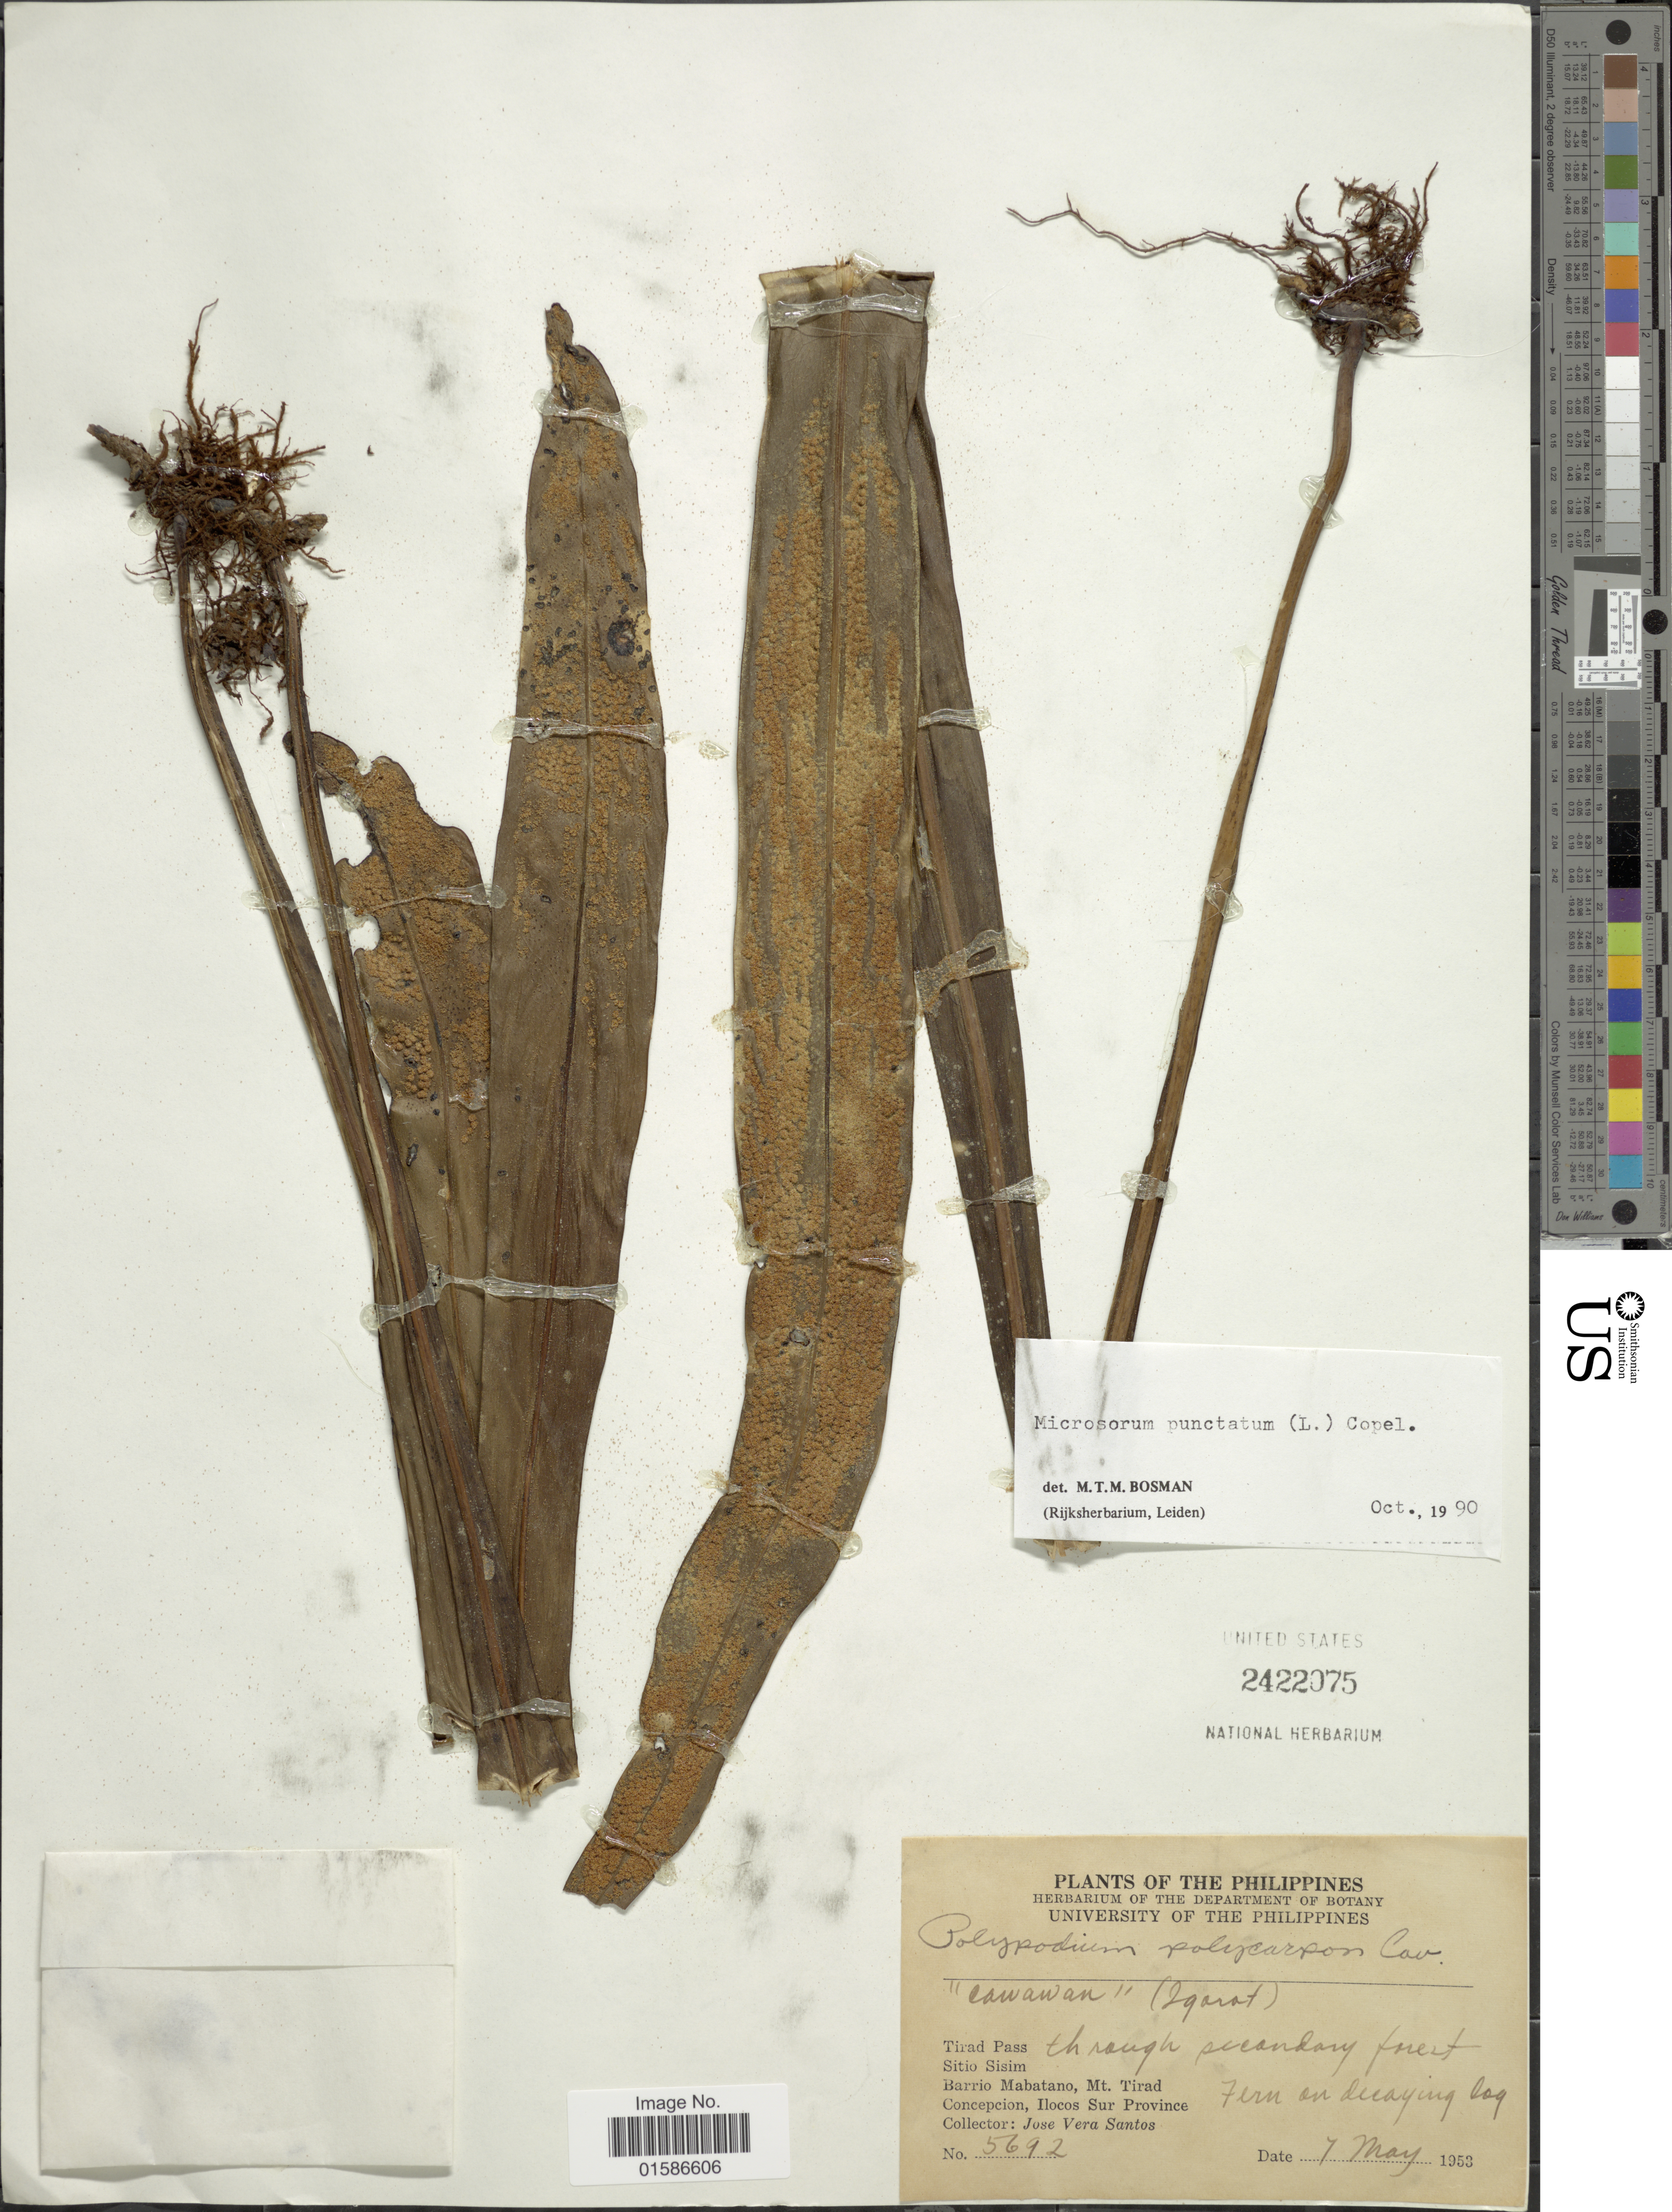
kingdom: Plantae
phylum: Tracheophyta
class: Polypodiopsida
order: Polypodiales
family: Polypodiaceae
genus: Microsorum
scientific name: Microsorum punctatum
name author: (L.) Copel.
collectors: J. V. Santos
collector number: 5692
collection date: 1953-05-07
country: Philippines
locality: Tirad Pass through secondary forest, Sitio Sisim, Barrio Mabatano, Mt Titad, Concepcion, Ilocos Sur province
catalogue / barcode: US 2422075